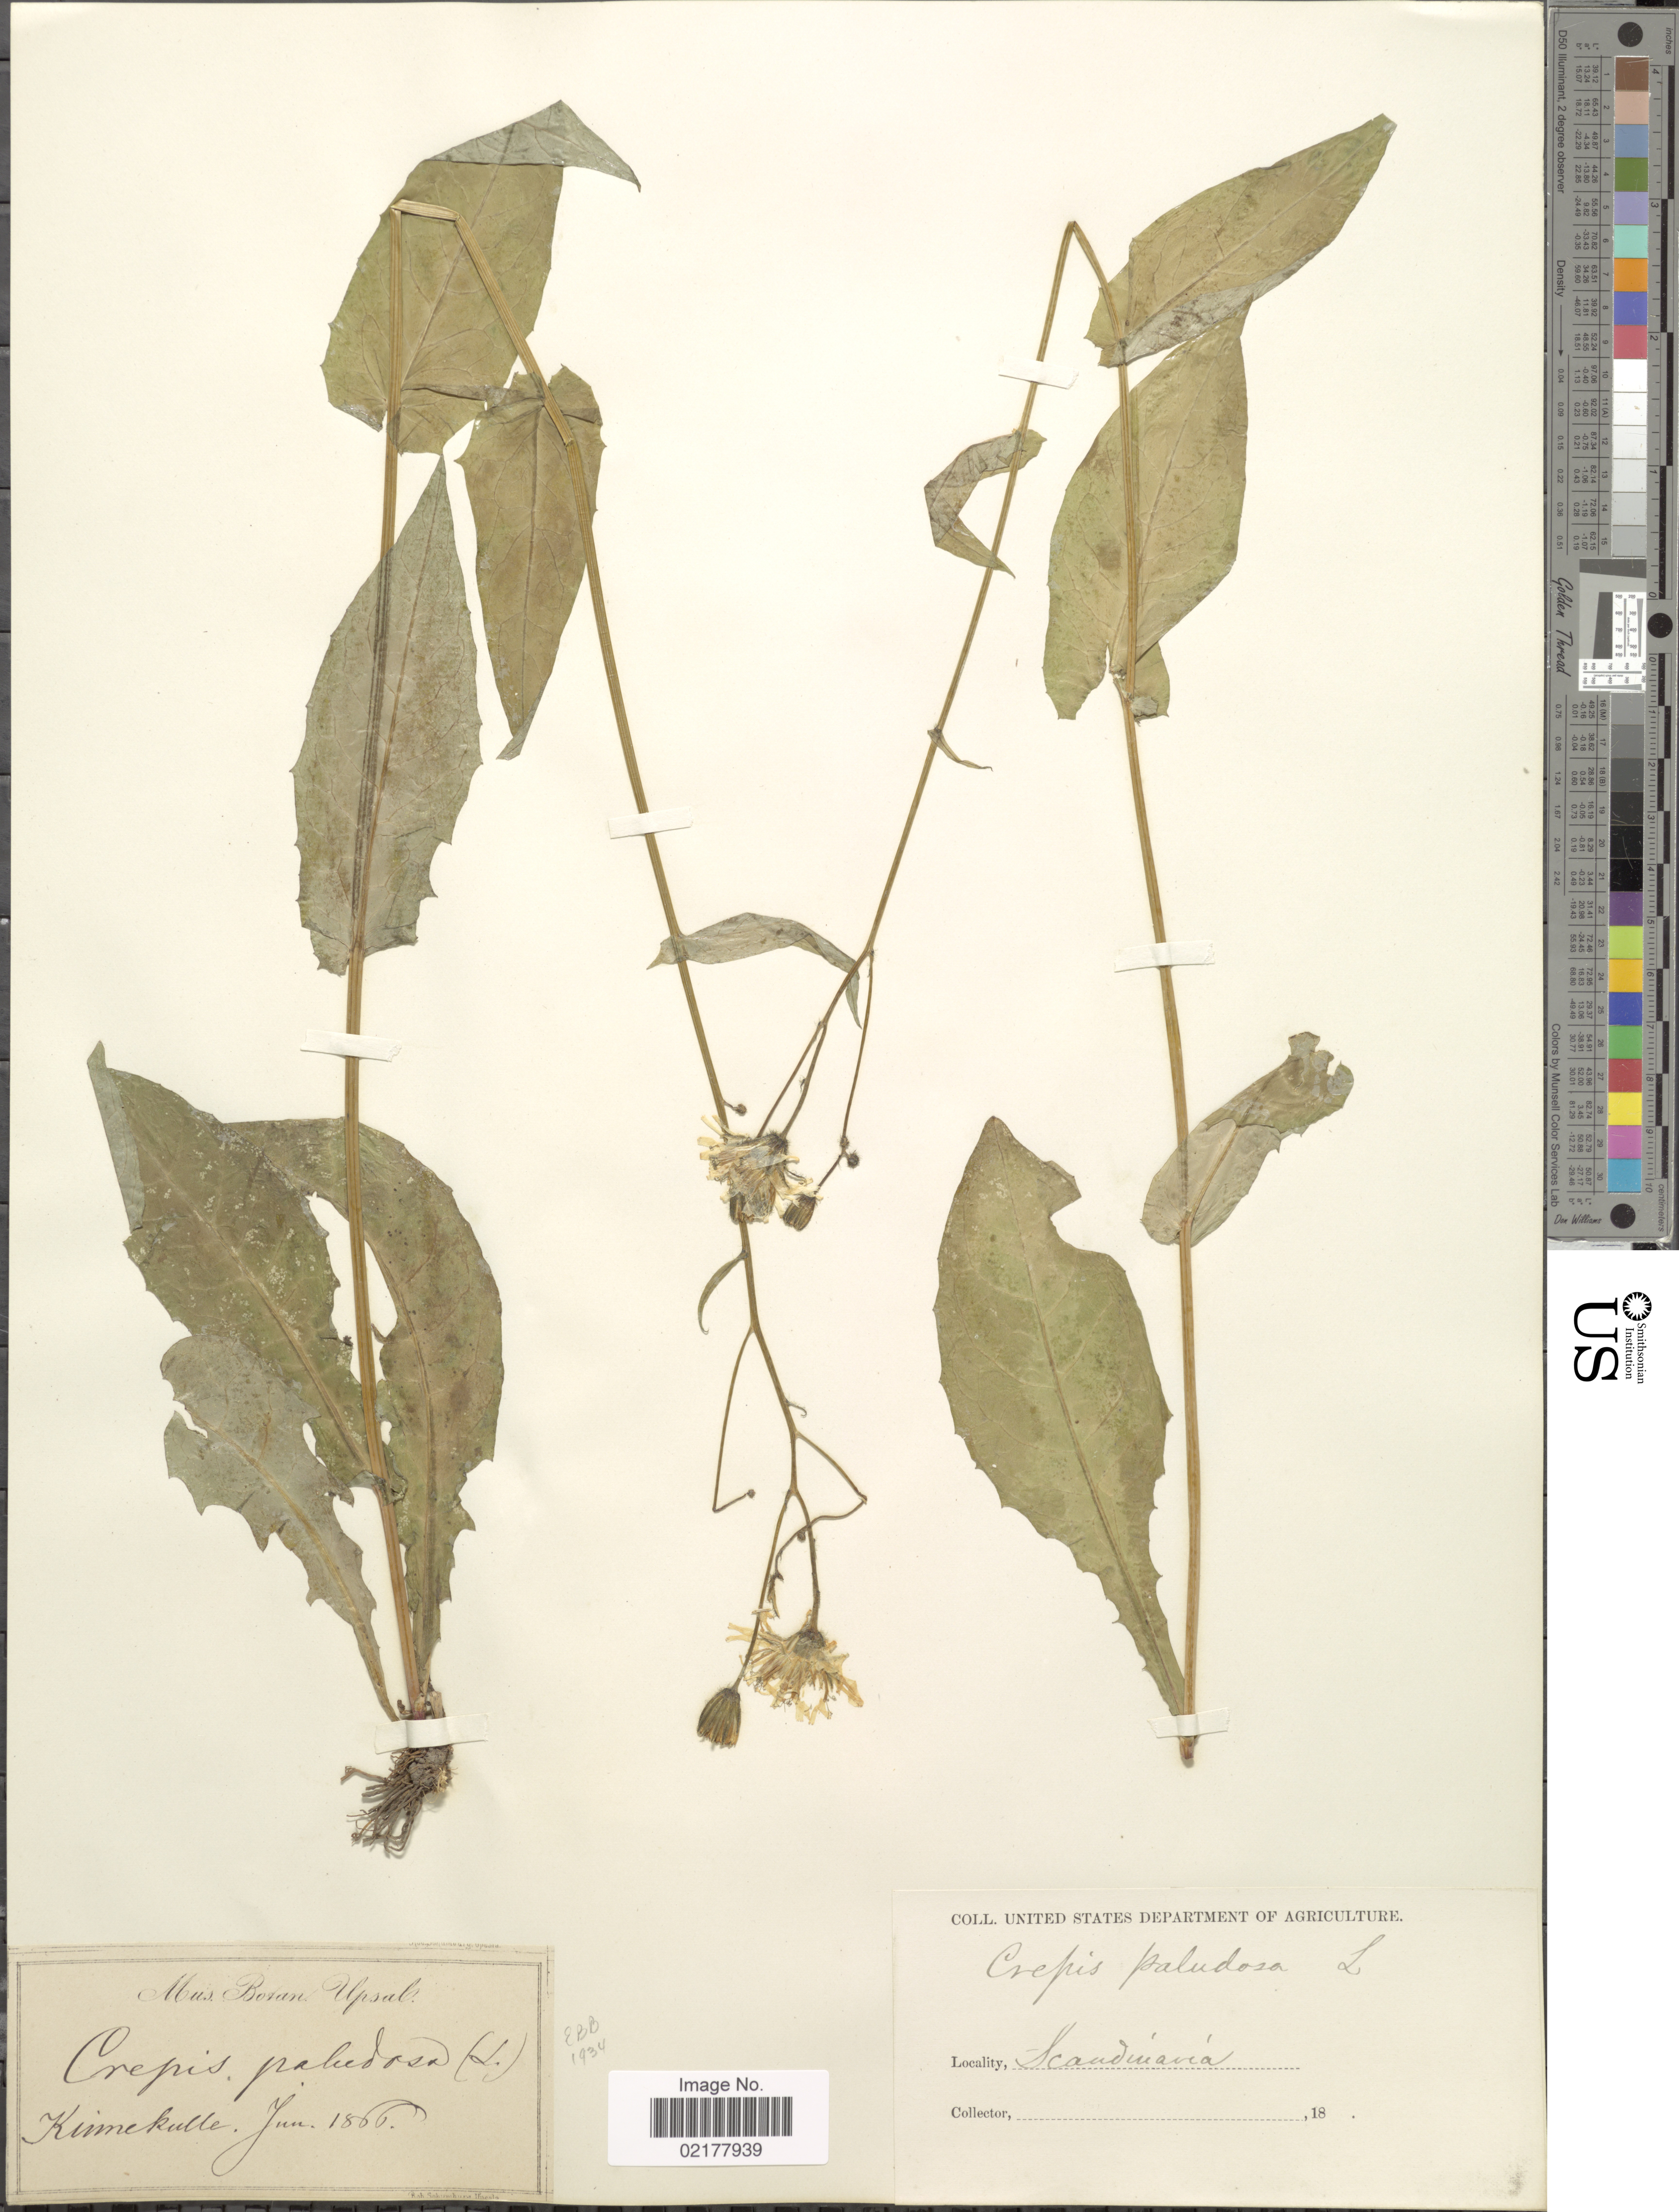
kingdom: Plantae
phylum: Tracheophyta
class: Magnoliopsida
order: Asterales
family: Asteraceae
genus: Crepis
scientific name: Crepis paludosa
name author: (L.) Moench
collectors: ex Mus. Bot. Upsal.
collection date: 1866-06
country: Sweden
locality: Kinnekulle, Scandinavia